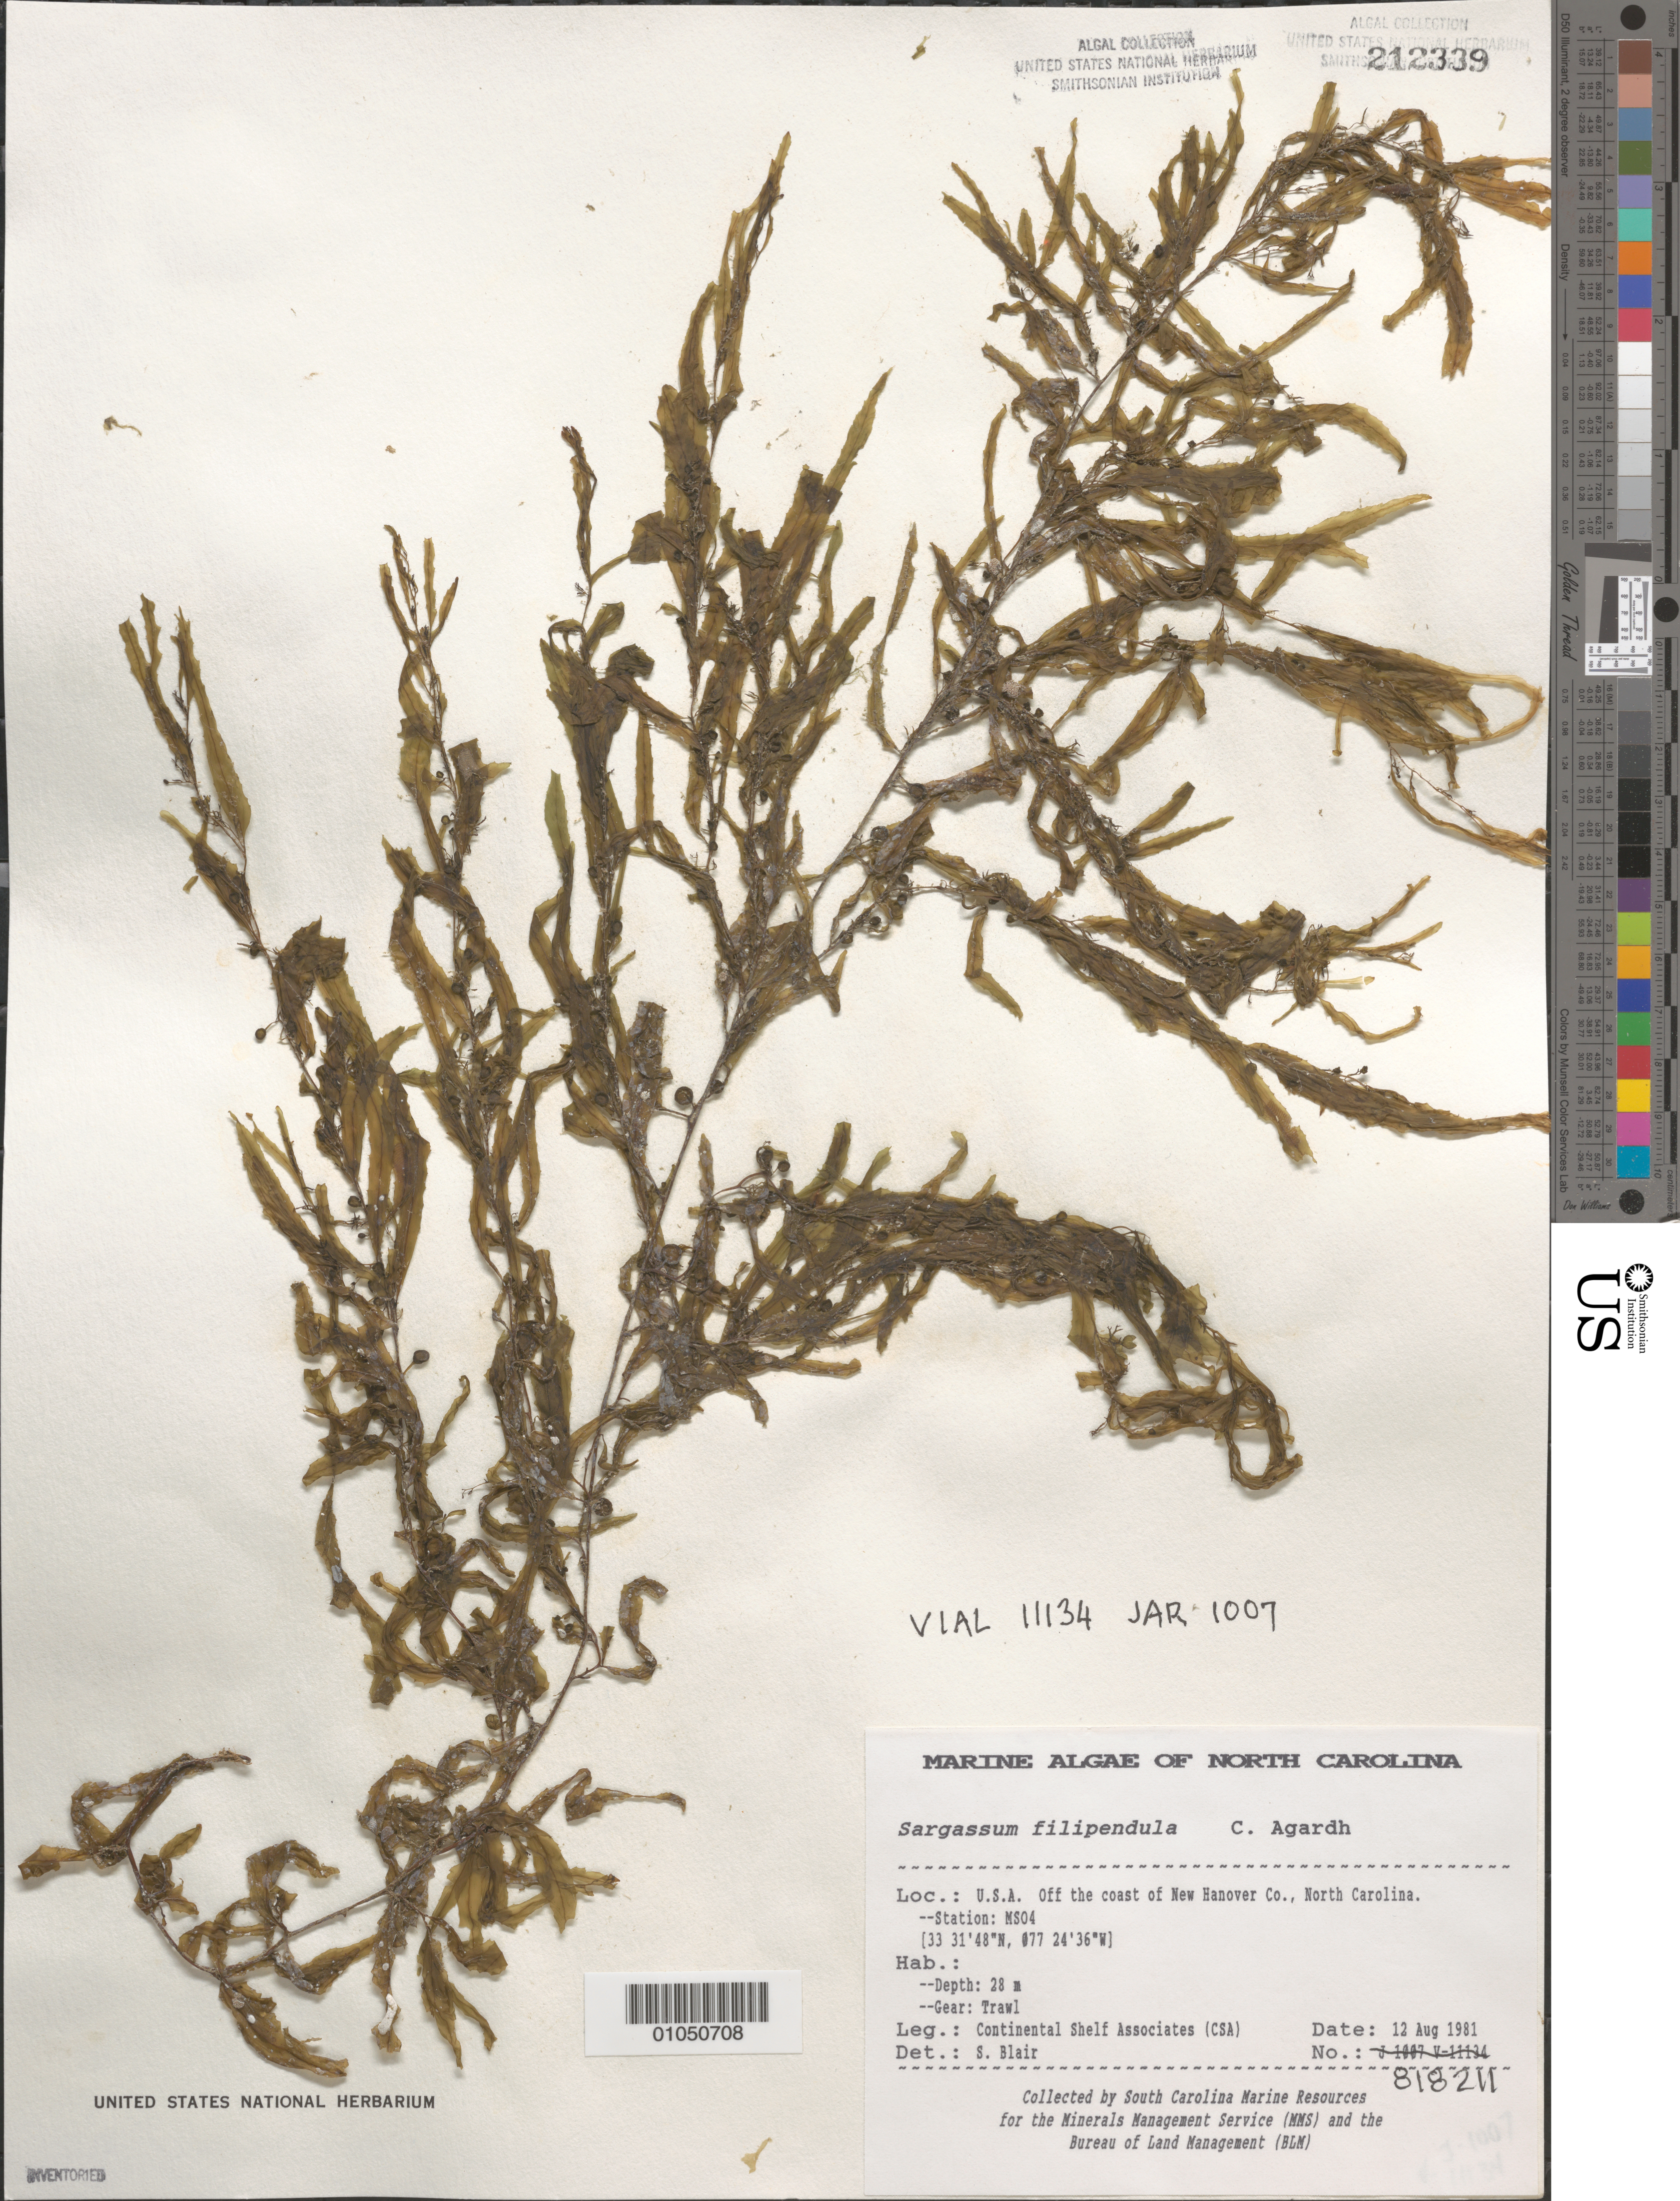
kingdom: Chromista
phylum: Ochrophyta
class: Phaeophyceae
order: Fucales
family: Sargassaceae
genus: Sargassum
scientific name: Sargassum filipendula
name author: C. Agardh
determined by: Blair, S. M.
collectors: Continental Shelf Associates for the MMS/BLM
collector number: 818211 Station MS04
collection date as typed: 12 Aug 1981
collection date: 1981-08-12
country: United States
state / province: North Carolina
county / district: New Hanover County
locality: Off coast of New Hanover County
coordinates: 33 31'48"N, 77 24'36"W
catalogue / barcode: US 212339